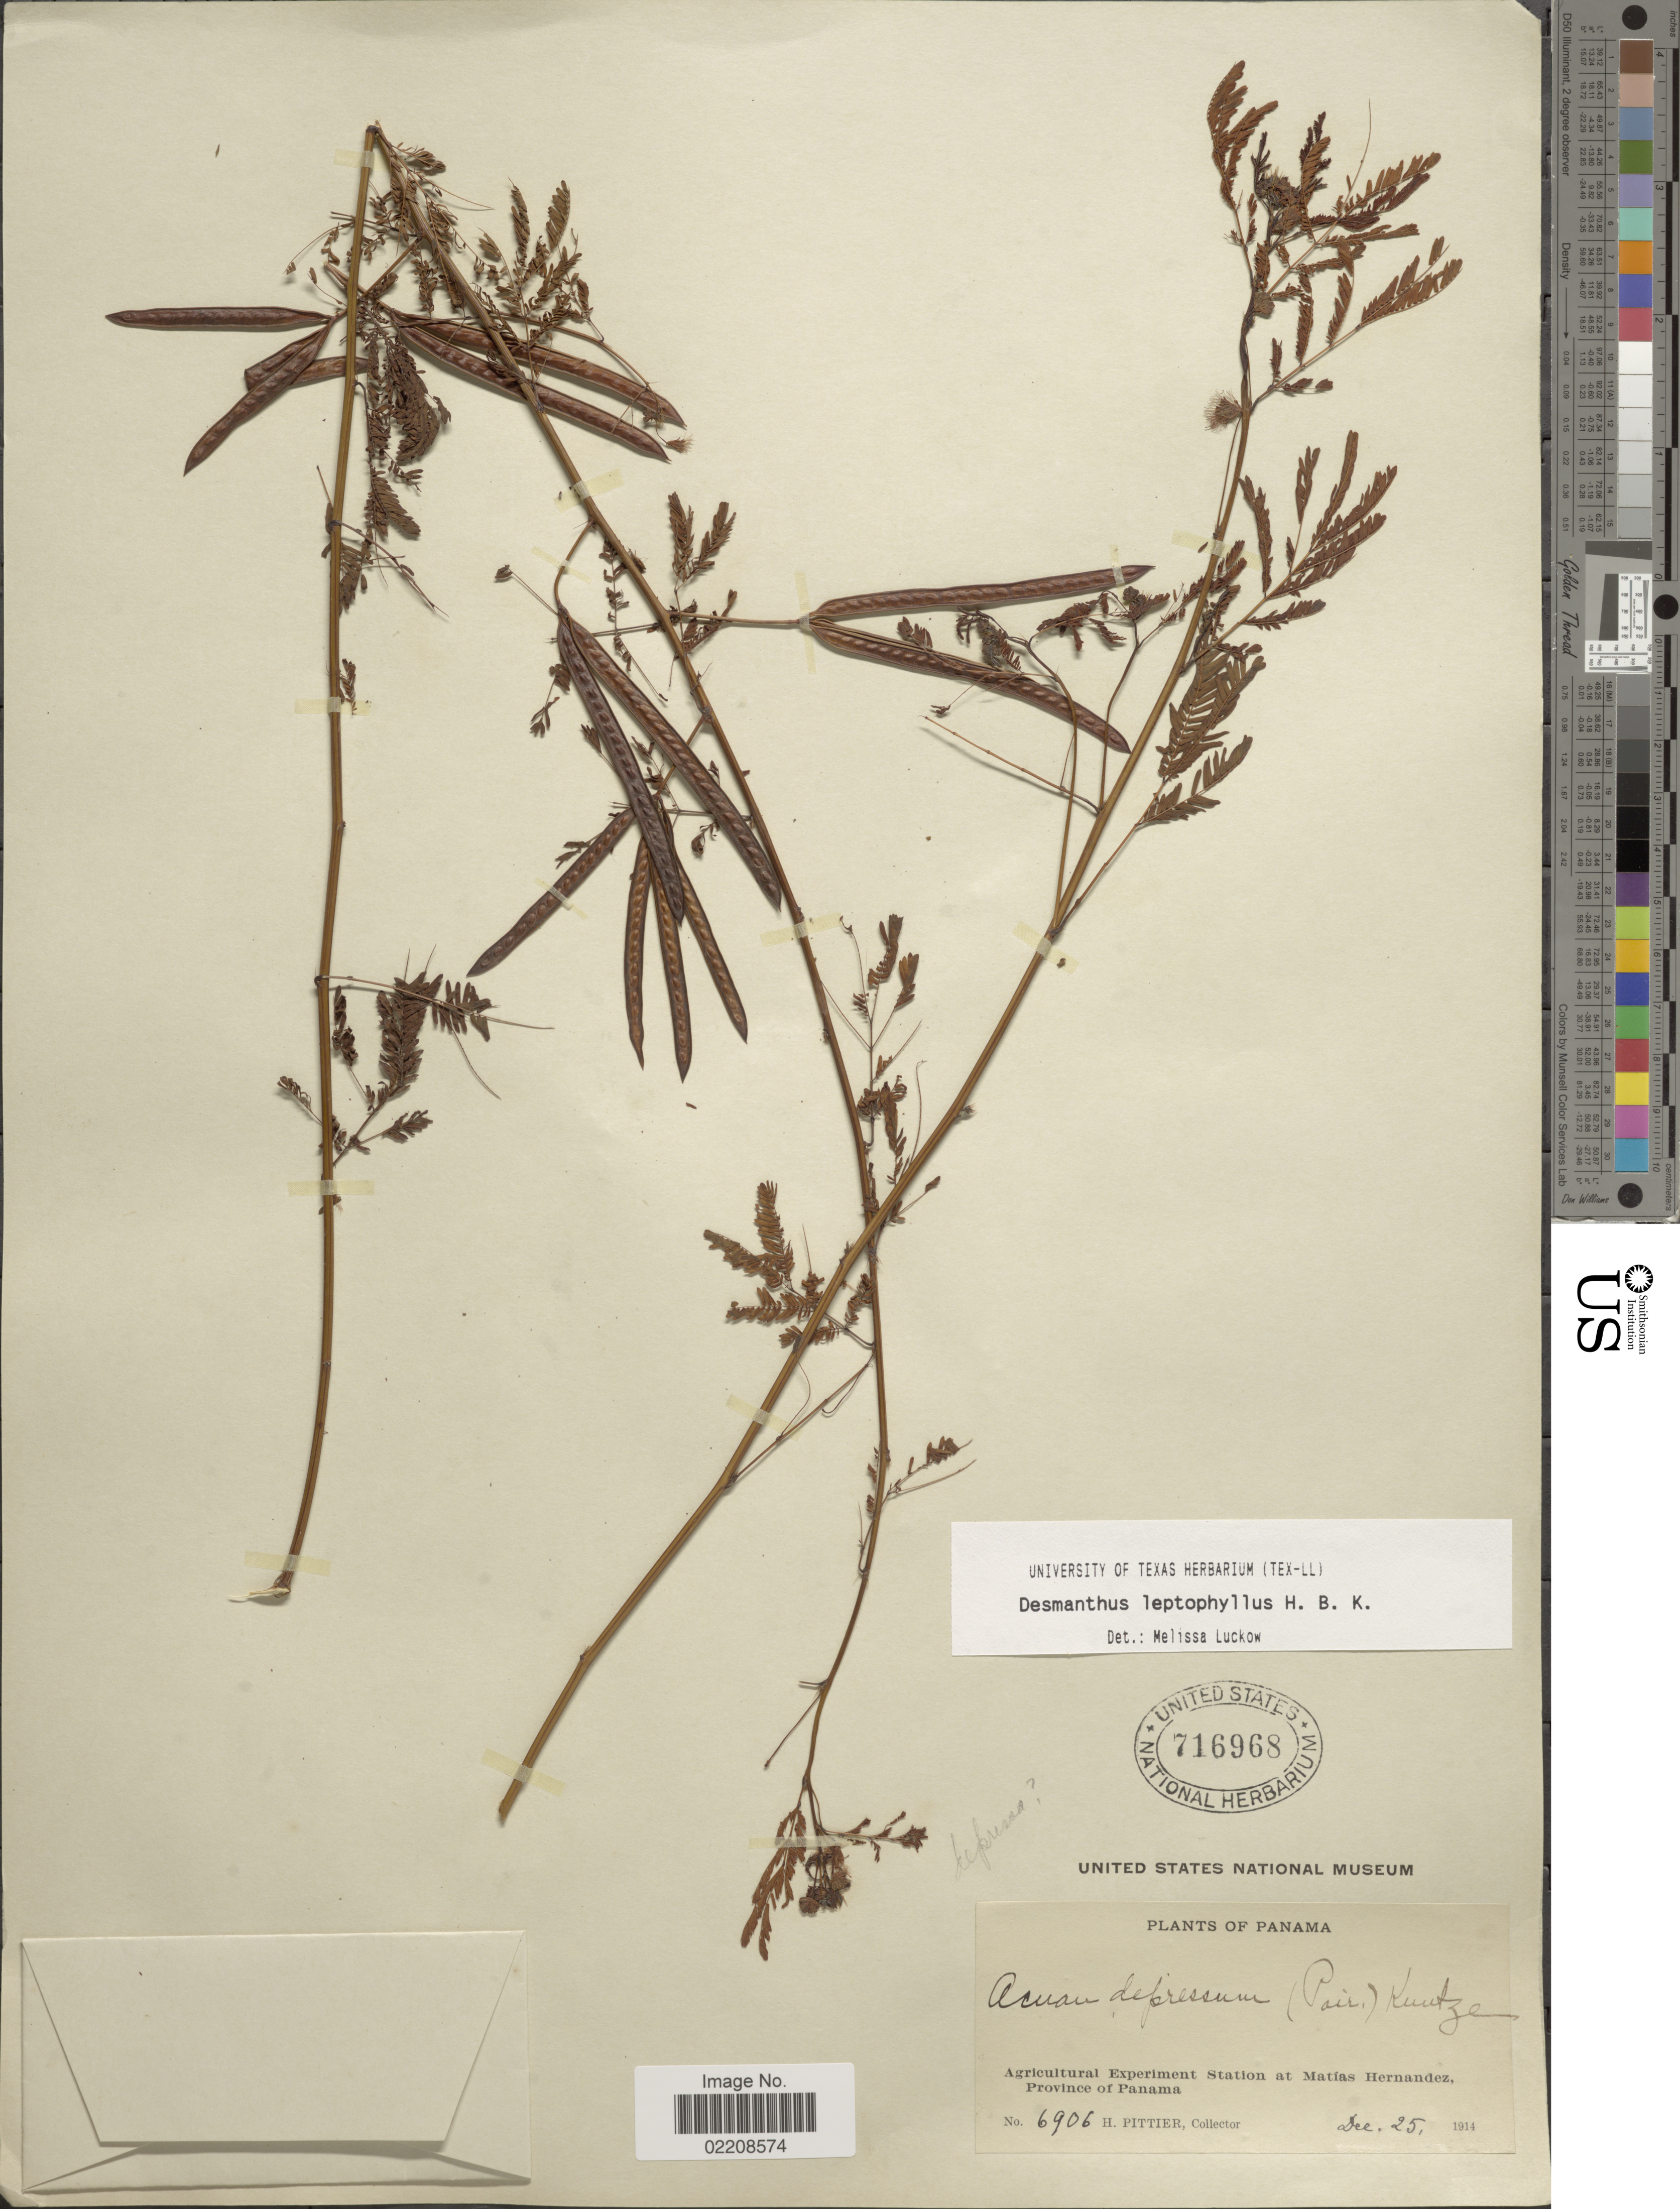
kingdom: Plantae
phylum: Tracheophyta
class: Magnoliopsida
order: Fabales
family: Fabaceae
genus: Desmanthus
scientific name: Desmanthus leptophyllus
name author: Kunth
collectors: H. F. Pittier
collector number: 6906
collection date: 1914-12-25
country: Panama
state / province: Panamá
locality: Agricultural Experiment Station at Matías Hernandez, Province of Panama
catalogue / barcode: US 716968